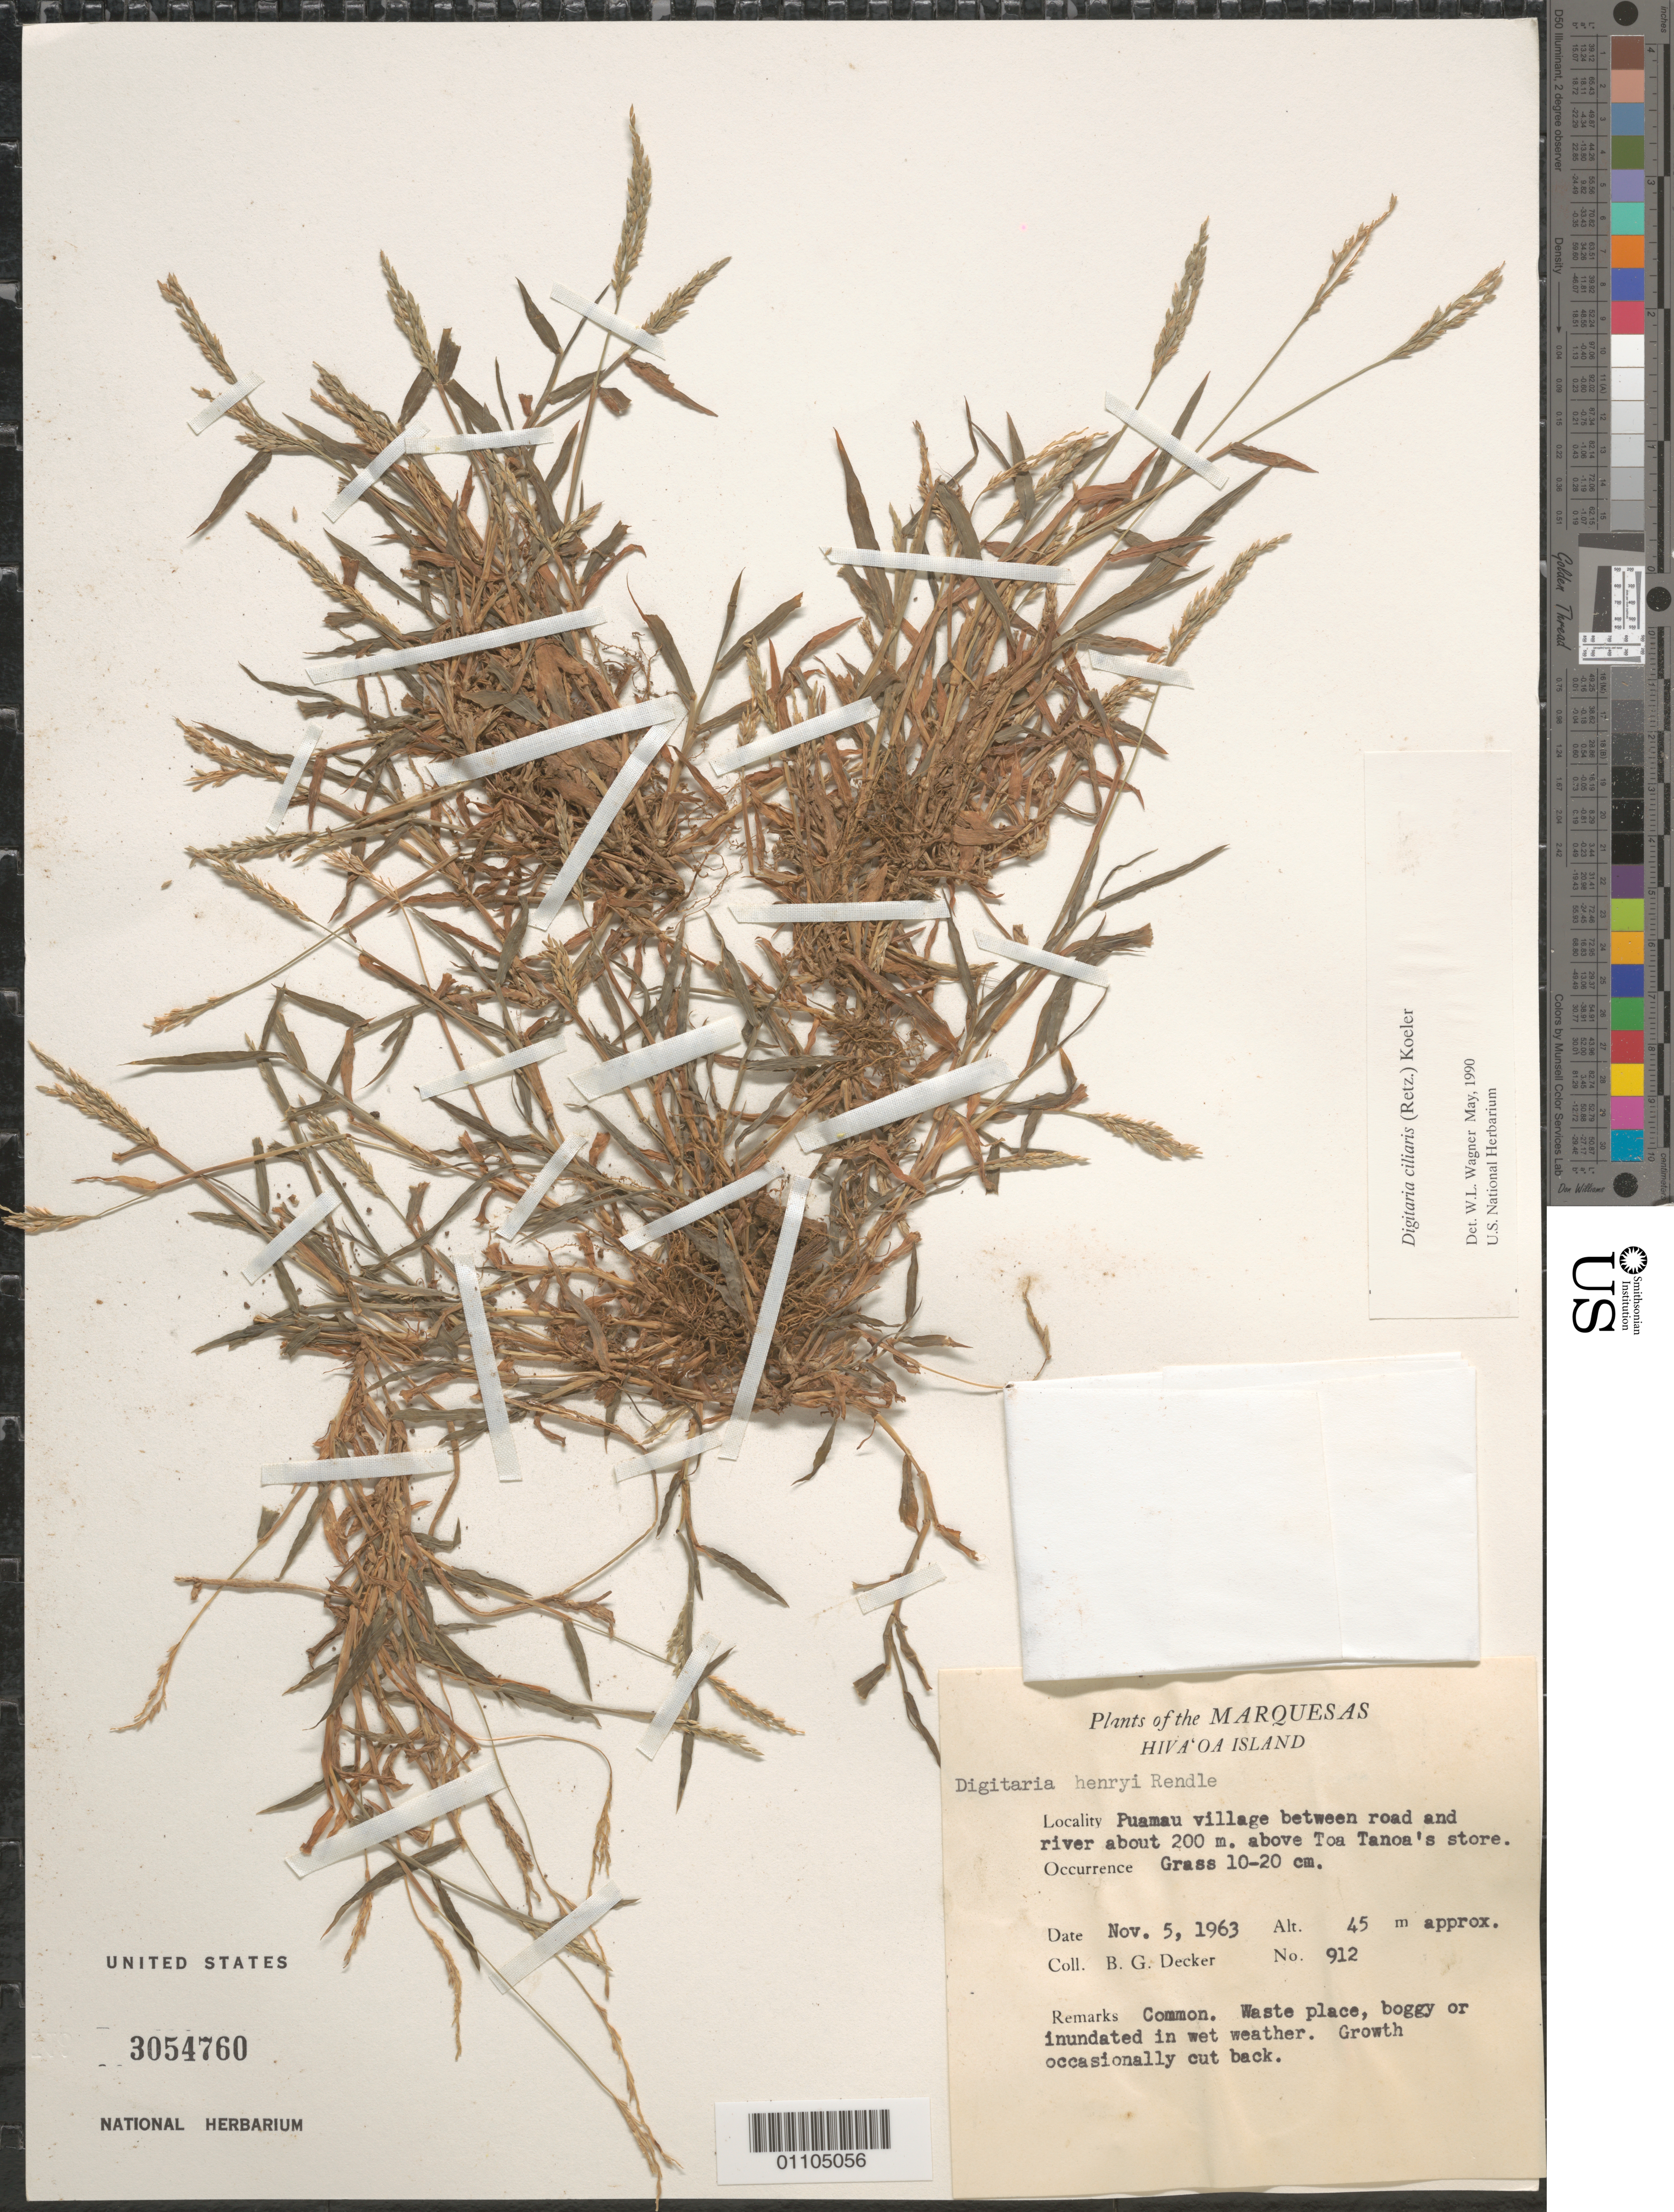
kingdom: Plantae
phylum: Tracheophyta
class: Liliopsida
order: Poales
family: Poaceae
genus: Digitaria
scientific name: Digitaria ciliaris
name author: (Retz.) Koeler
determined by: Wagner, W. L., (BOT), Smithsonian Institution - National Museum of Natural History (UNITED STATES)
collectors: B. G. Decker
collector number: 912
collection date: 1963-11-05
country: French Polynesia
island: Hiva Oa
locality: Puamau village between road and river about 200 m above store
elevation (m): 45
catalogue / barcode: US 3054760